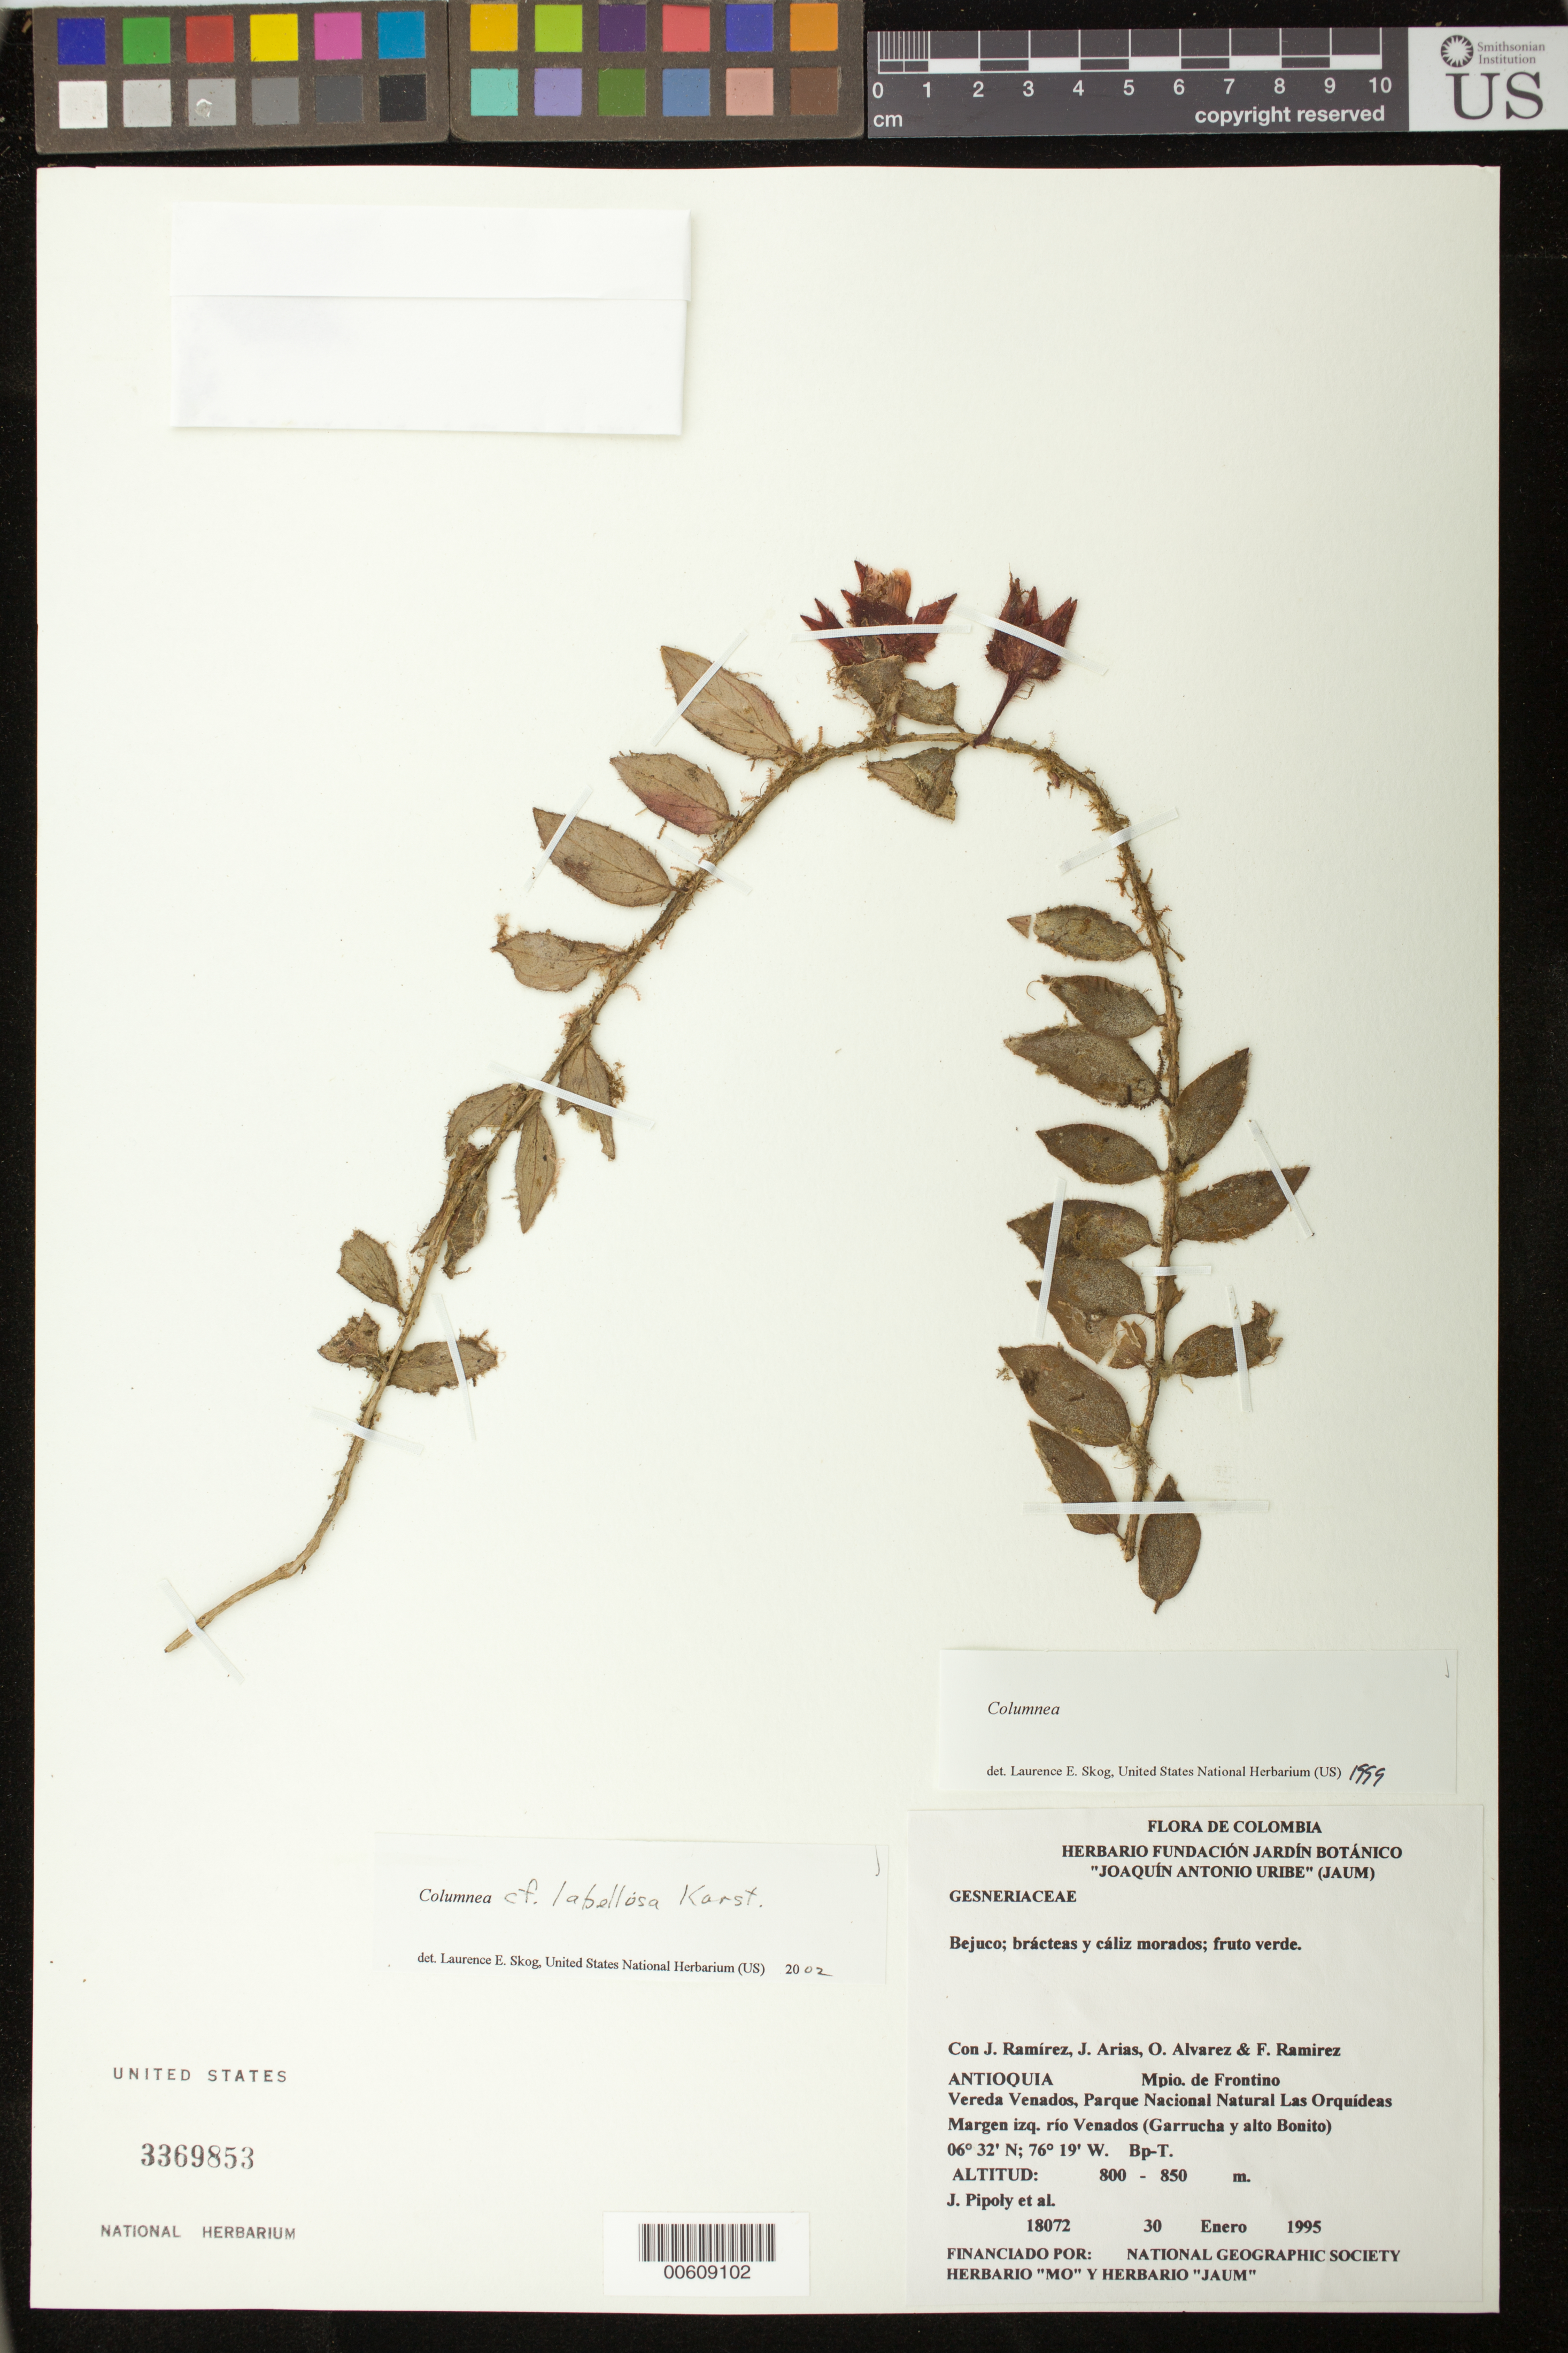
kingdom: Plantae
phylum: Tracheophyta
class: Magnoliopsida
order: Lamiales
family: Gesneriaceae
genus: Columnea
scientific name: Columnea labellosa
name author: H. Karst.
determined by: Skog, Laurence E.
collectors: J. J. Pipoly, J. Ramírez, J. Arias, O. Alverez & F. Ramirez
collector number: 18072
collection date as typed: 30 Jan 1995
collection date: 1995-01-30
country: Colombia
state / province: Antioquia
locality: Mpio. de Frontino; Vereda Venados, Parque Nacional Natural Las Orquídeas, margen izq. río Venados (Garrucha y alto Bonito)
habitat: Bp-T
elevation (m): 800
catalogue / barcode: US 3369853